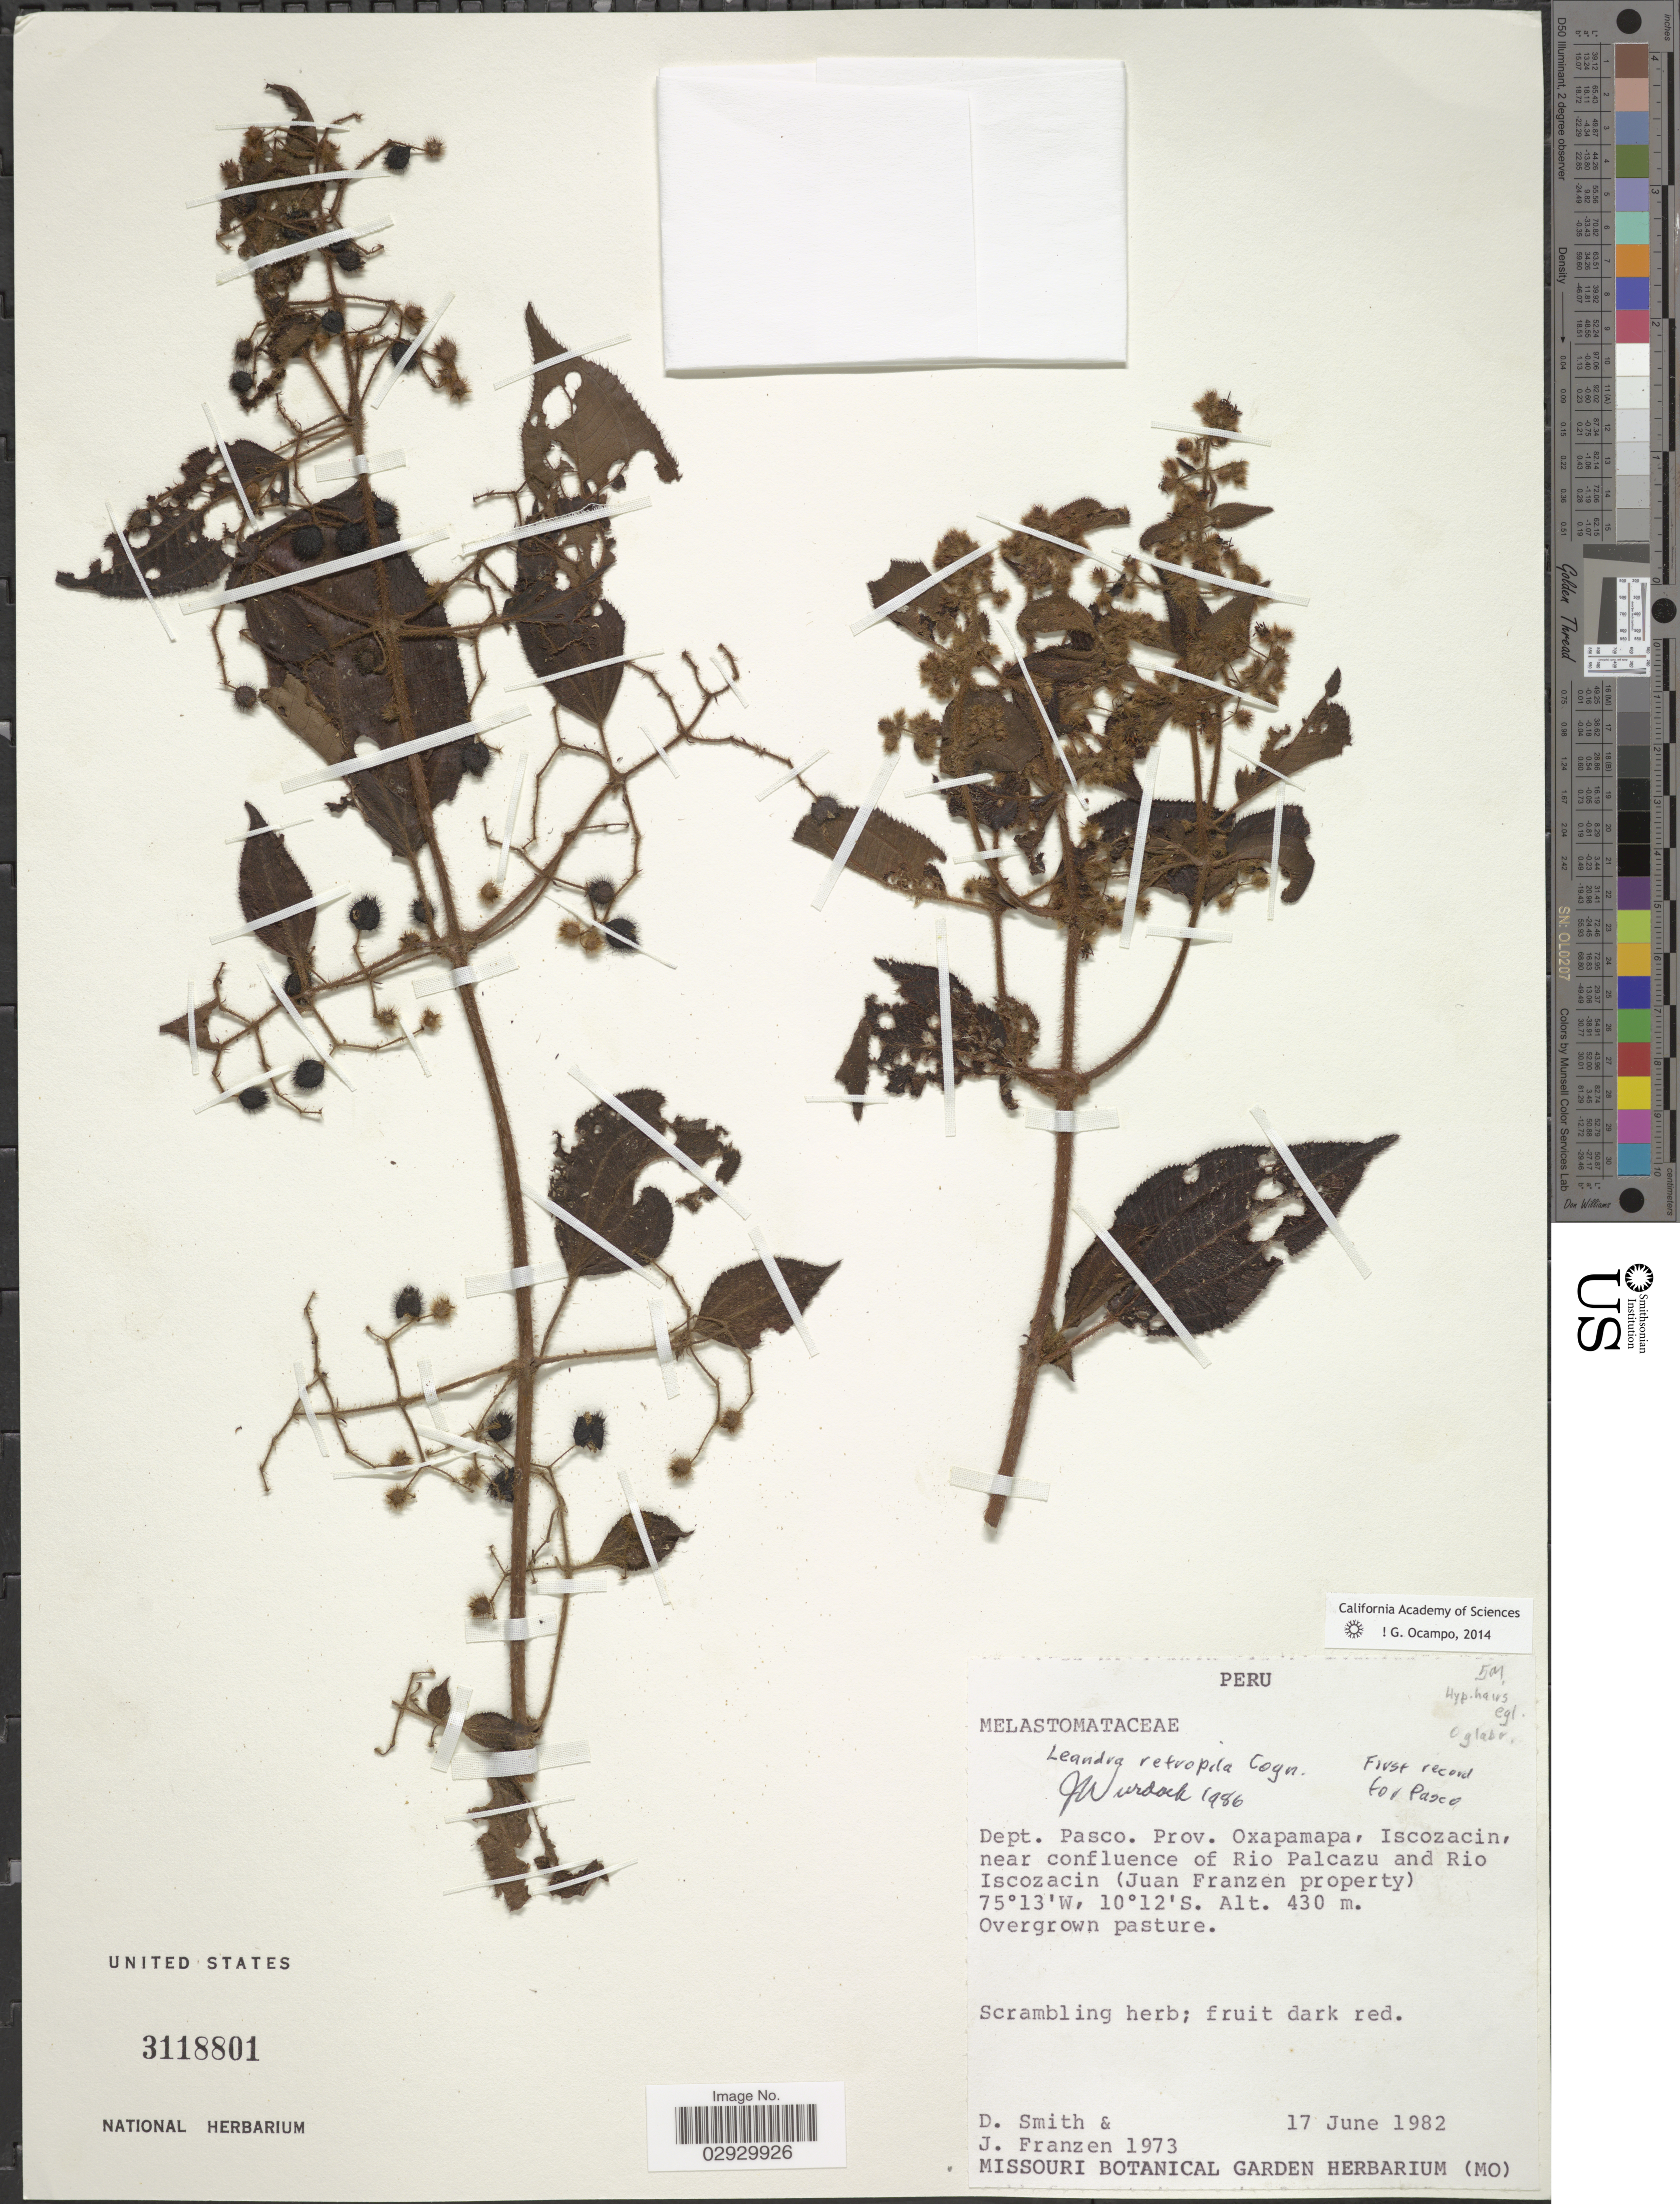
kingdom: Plantae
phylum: Tracheophyta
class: Magnoliopsida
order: Myrtales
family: Melastomataceae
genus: Leandra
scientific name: Leandra retropila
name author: Cogn.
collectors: D. Smith & J. Franzen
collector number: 1973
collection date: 1982-06-17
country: Peru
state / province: Pasco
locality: Dept. Pasco. Prov. Oxapamapa, Iscozacin, near confluence of Rio Palcazu and Rio Iscozacin (Juan Franzen property).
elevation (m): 430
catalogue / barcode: US 3118801